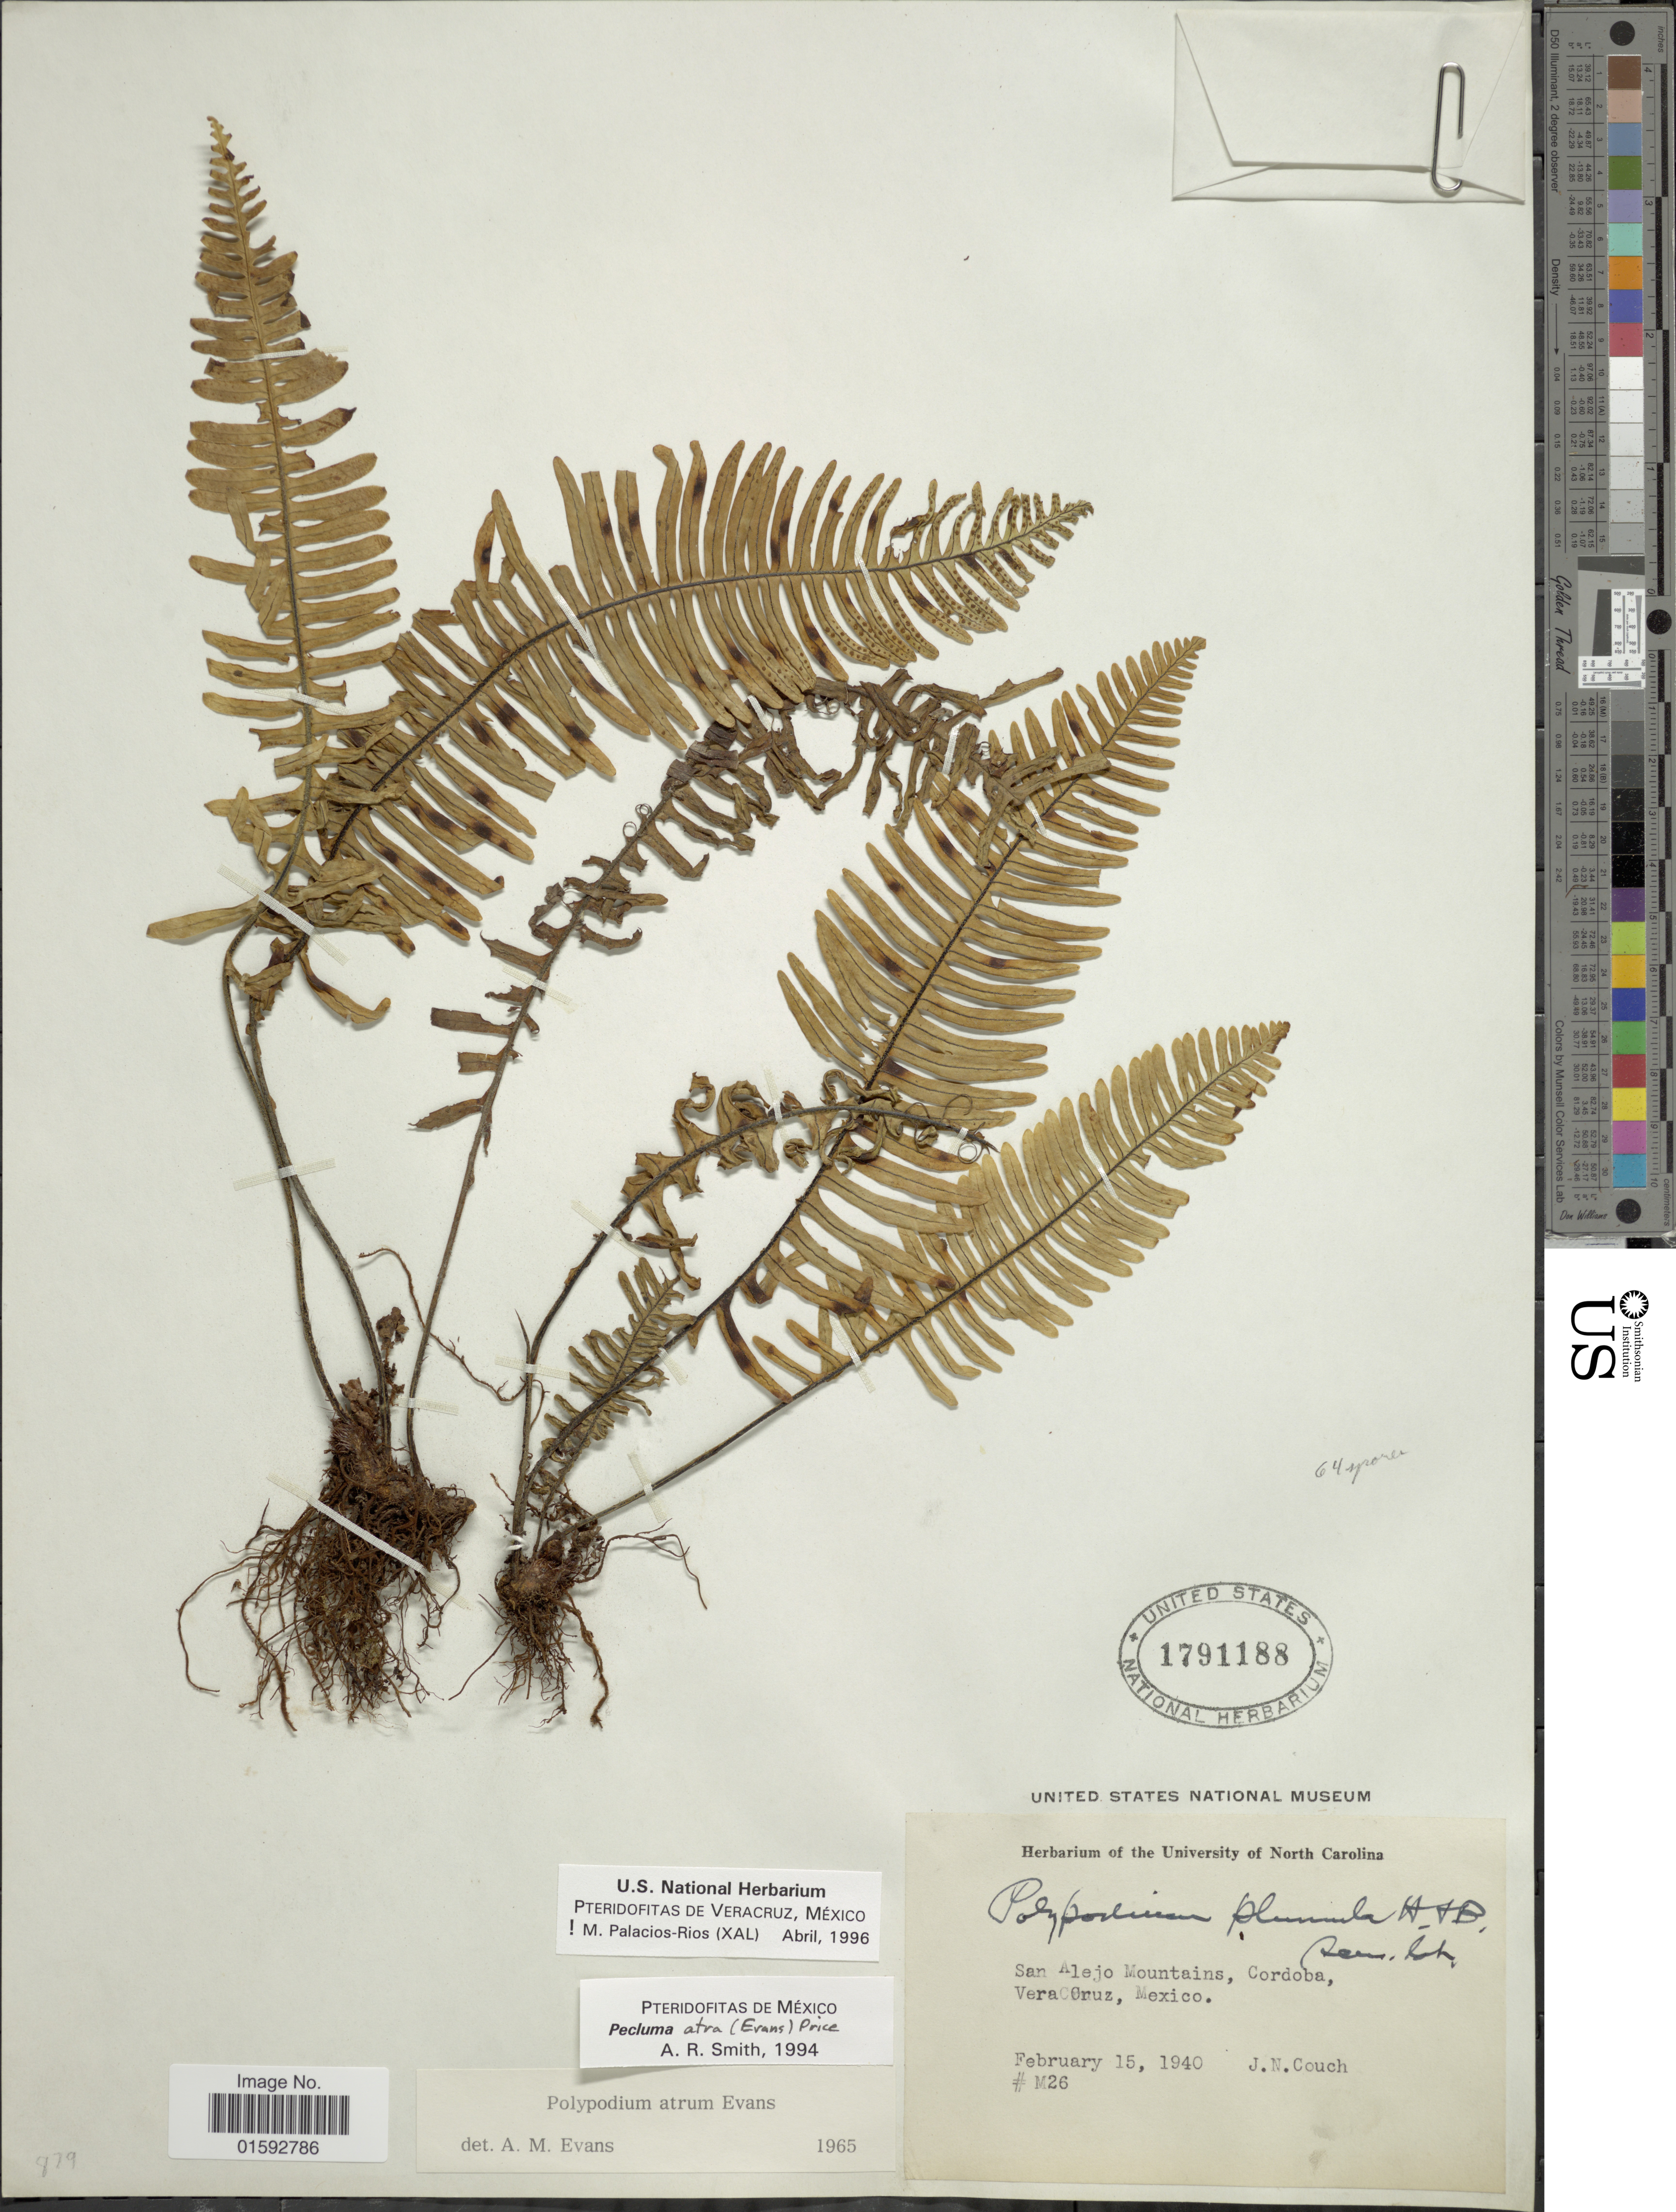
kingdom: Plantae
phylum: Tracheophyta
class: Polypodiopsida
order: Polypodiales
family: Polypodiaceae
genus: Pecluma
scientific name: Pecluma atra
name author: (Rosenst.) M.G. Price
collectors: J. N. Couch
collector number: M26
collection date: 1940-02-15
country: Mexico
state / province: Veracruz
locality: San Alejo Mountains, Cordoba, Vera Cruz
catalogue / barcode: US 1791188